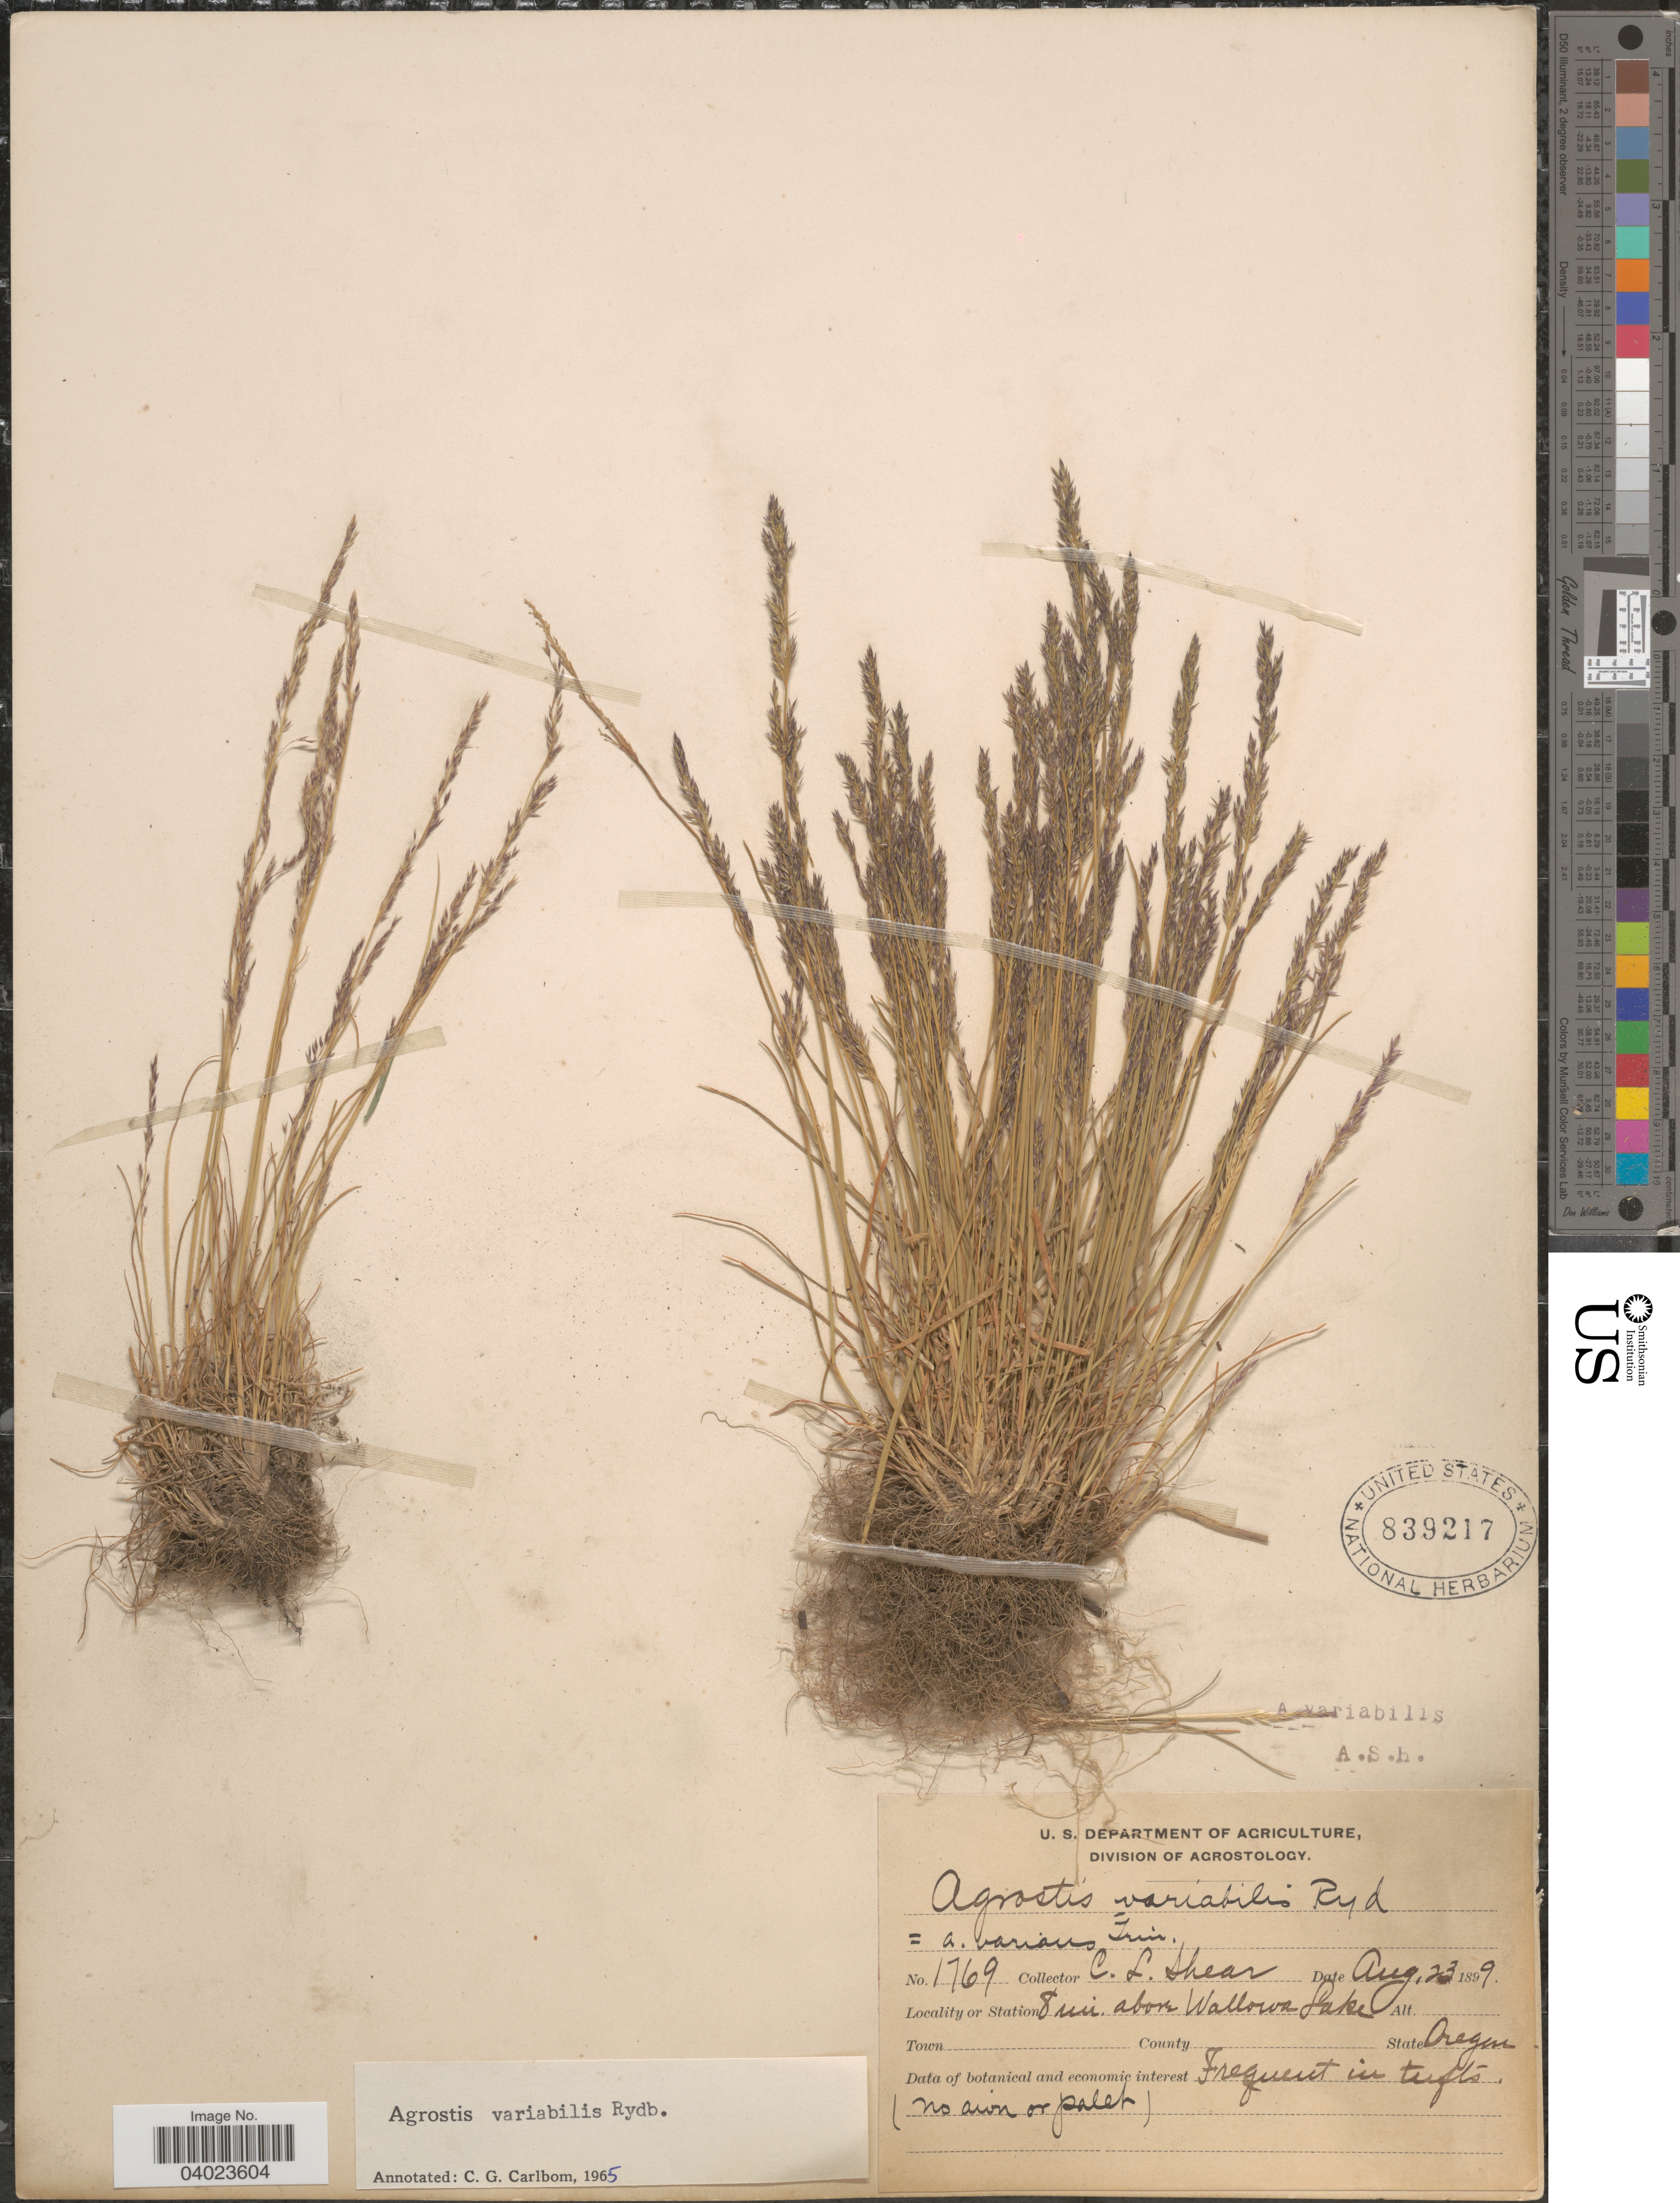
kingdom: Plantae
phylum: Tracheophyta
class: Liliopsida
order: Poales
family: Poaceae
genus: Agrostis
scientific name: Agrostis variabilis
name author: Rydb.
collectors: C. L. Shear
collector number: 1769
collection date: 1899-08-23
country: United States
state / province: Oregon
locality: Station 8 mi. above Wallowa Lake.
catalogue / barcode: US 839217